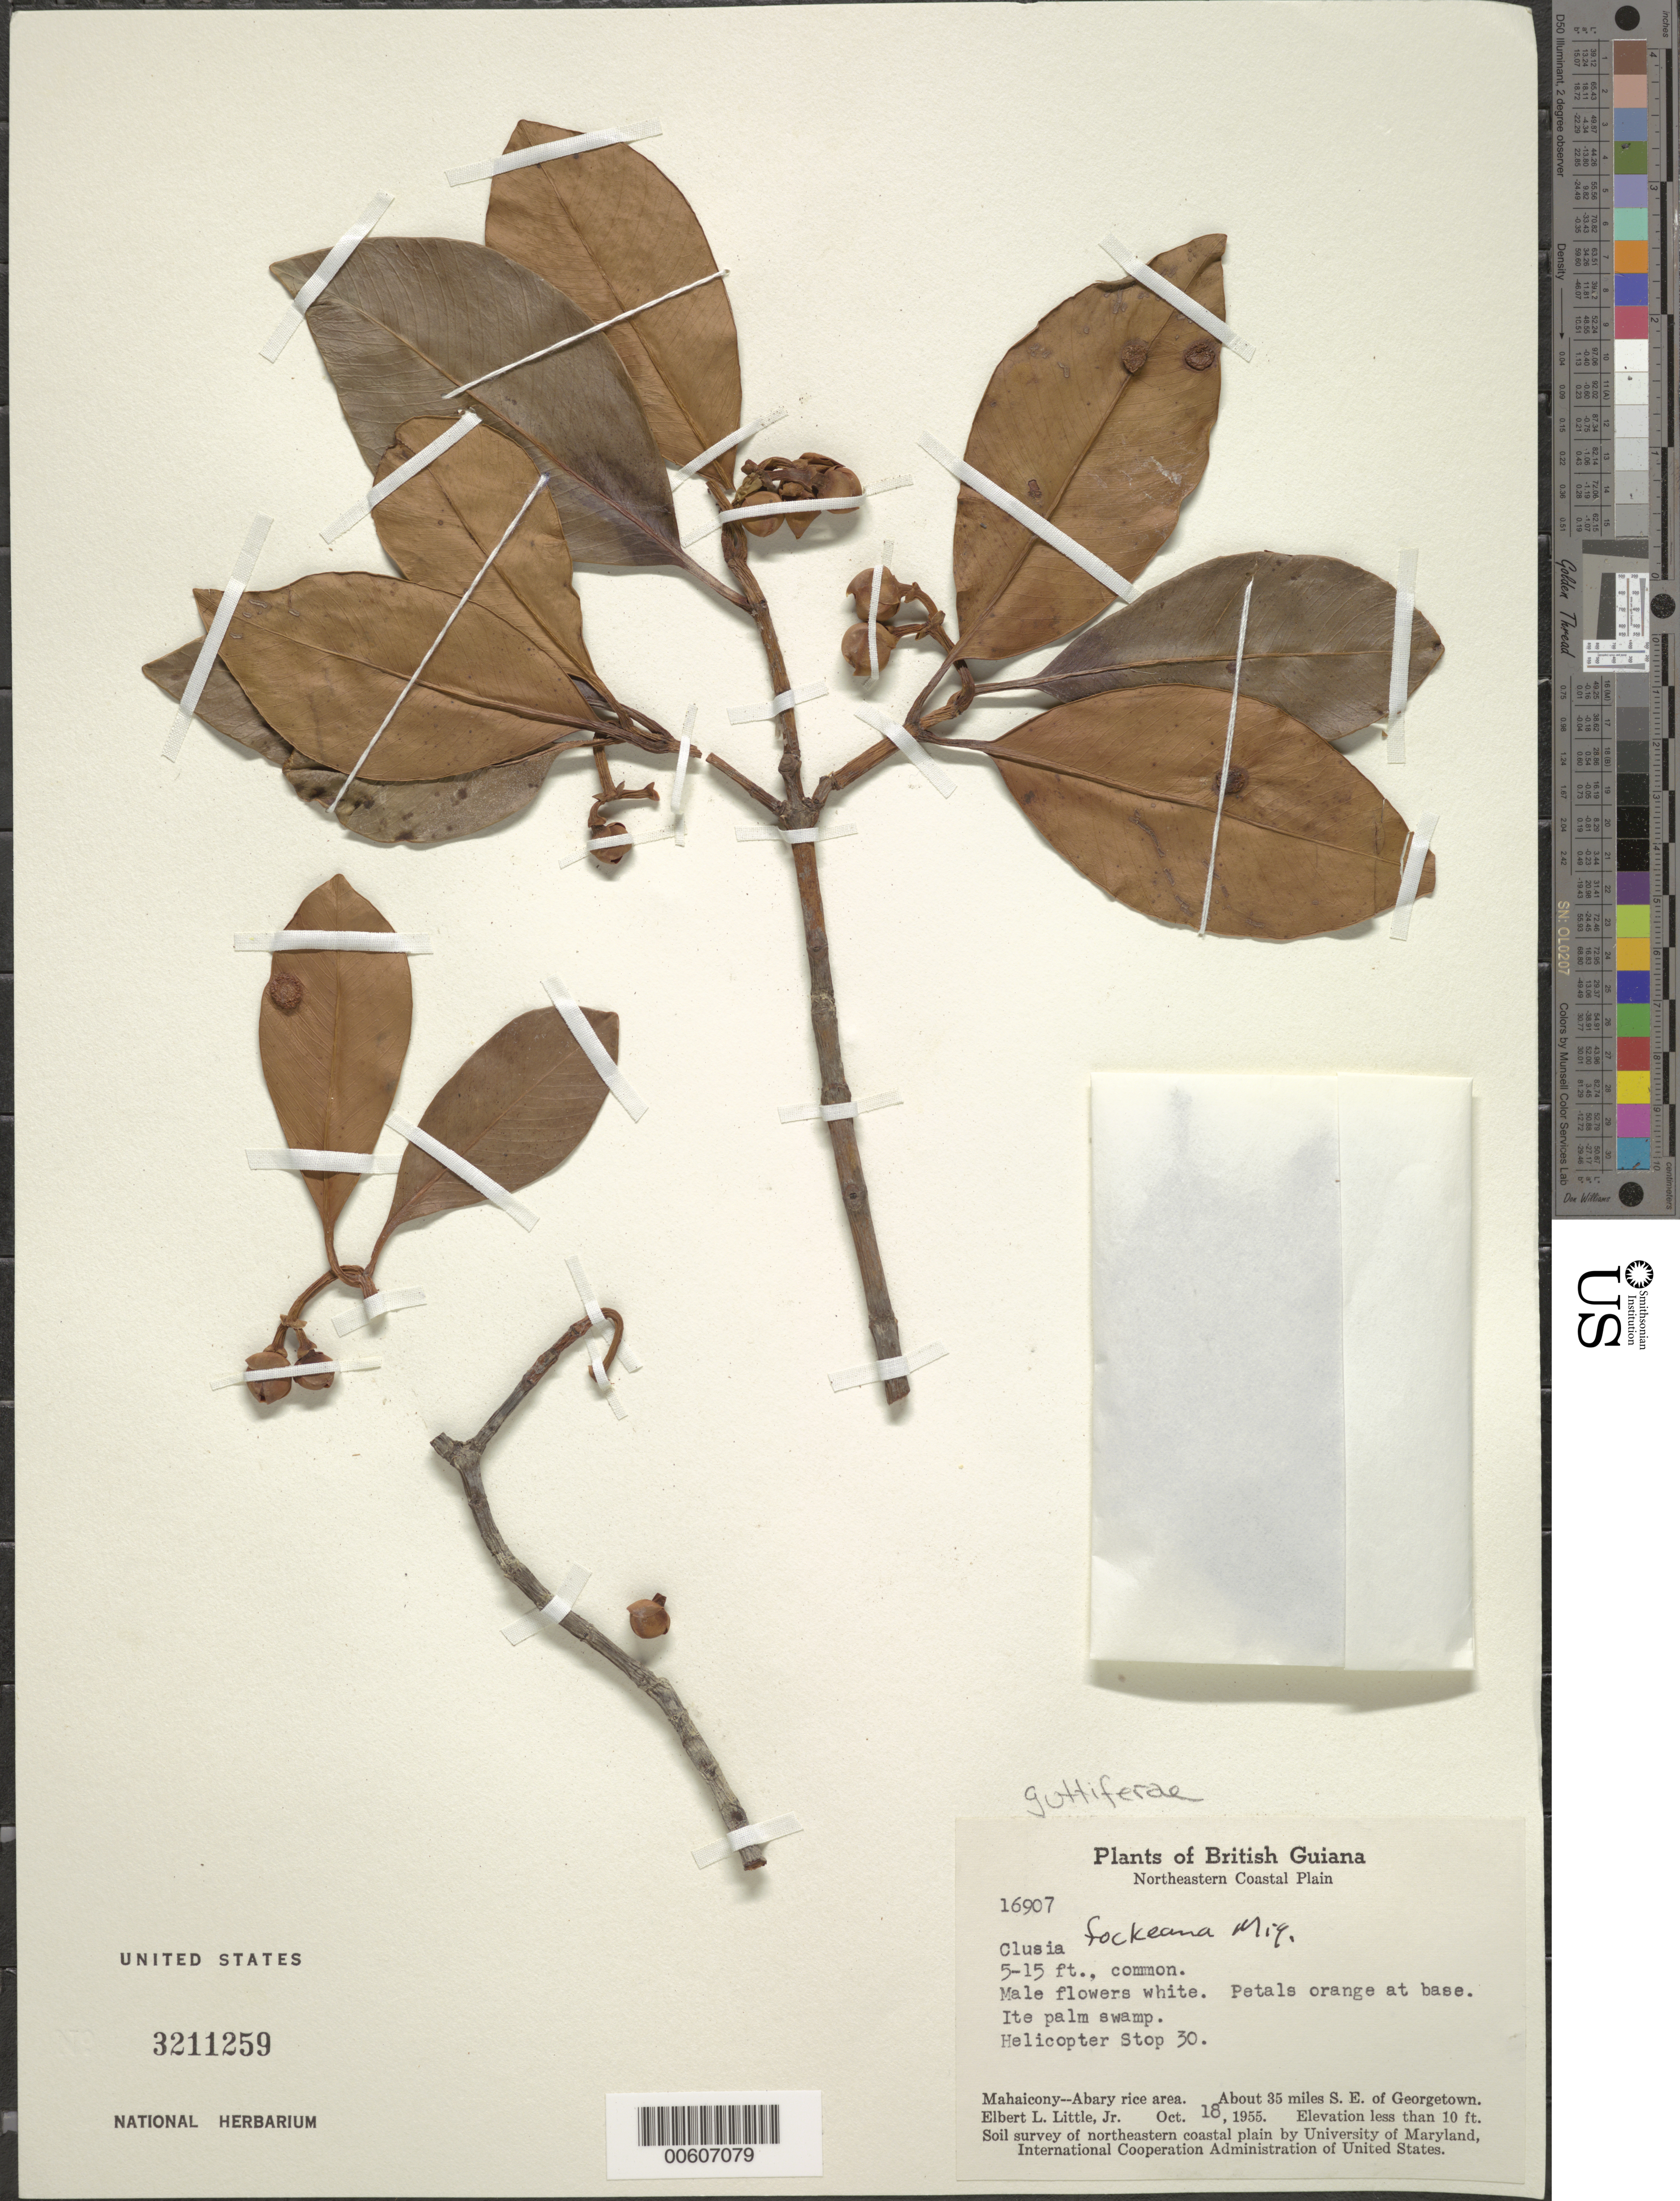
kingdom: Plantae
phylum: Tracheophyta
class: Magnoliopsida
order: Malpighiales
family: Clusiaceae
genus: Clusia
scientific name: Clusia fockeana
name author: Miq.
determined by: Pipoly, J. J., III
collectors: E. L. Little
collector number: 16907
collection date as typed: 18-Oct-55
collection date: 1955-10-18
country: Guyana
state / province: Mahaica-Berbice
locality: Mahaicony-Abary rice area, E bank Demerara R., about 35 mi. SE of Georgetown. Helicopter Stop 30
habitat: Ite palm swamp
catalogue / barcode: US 3211259